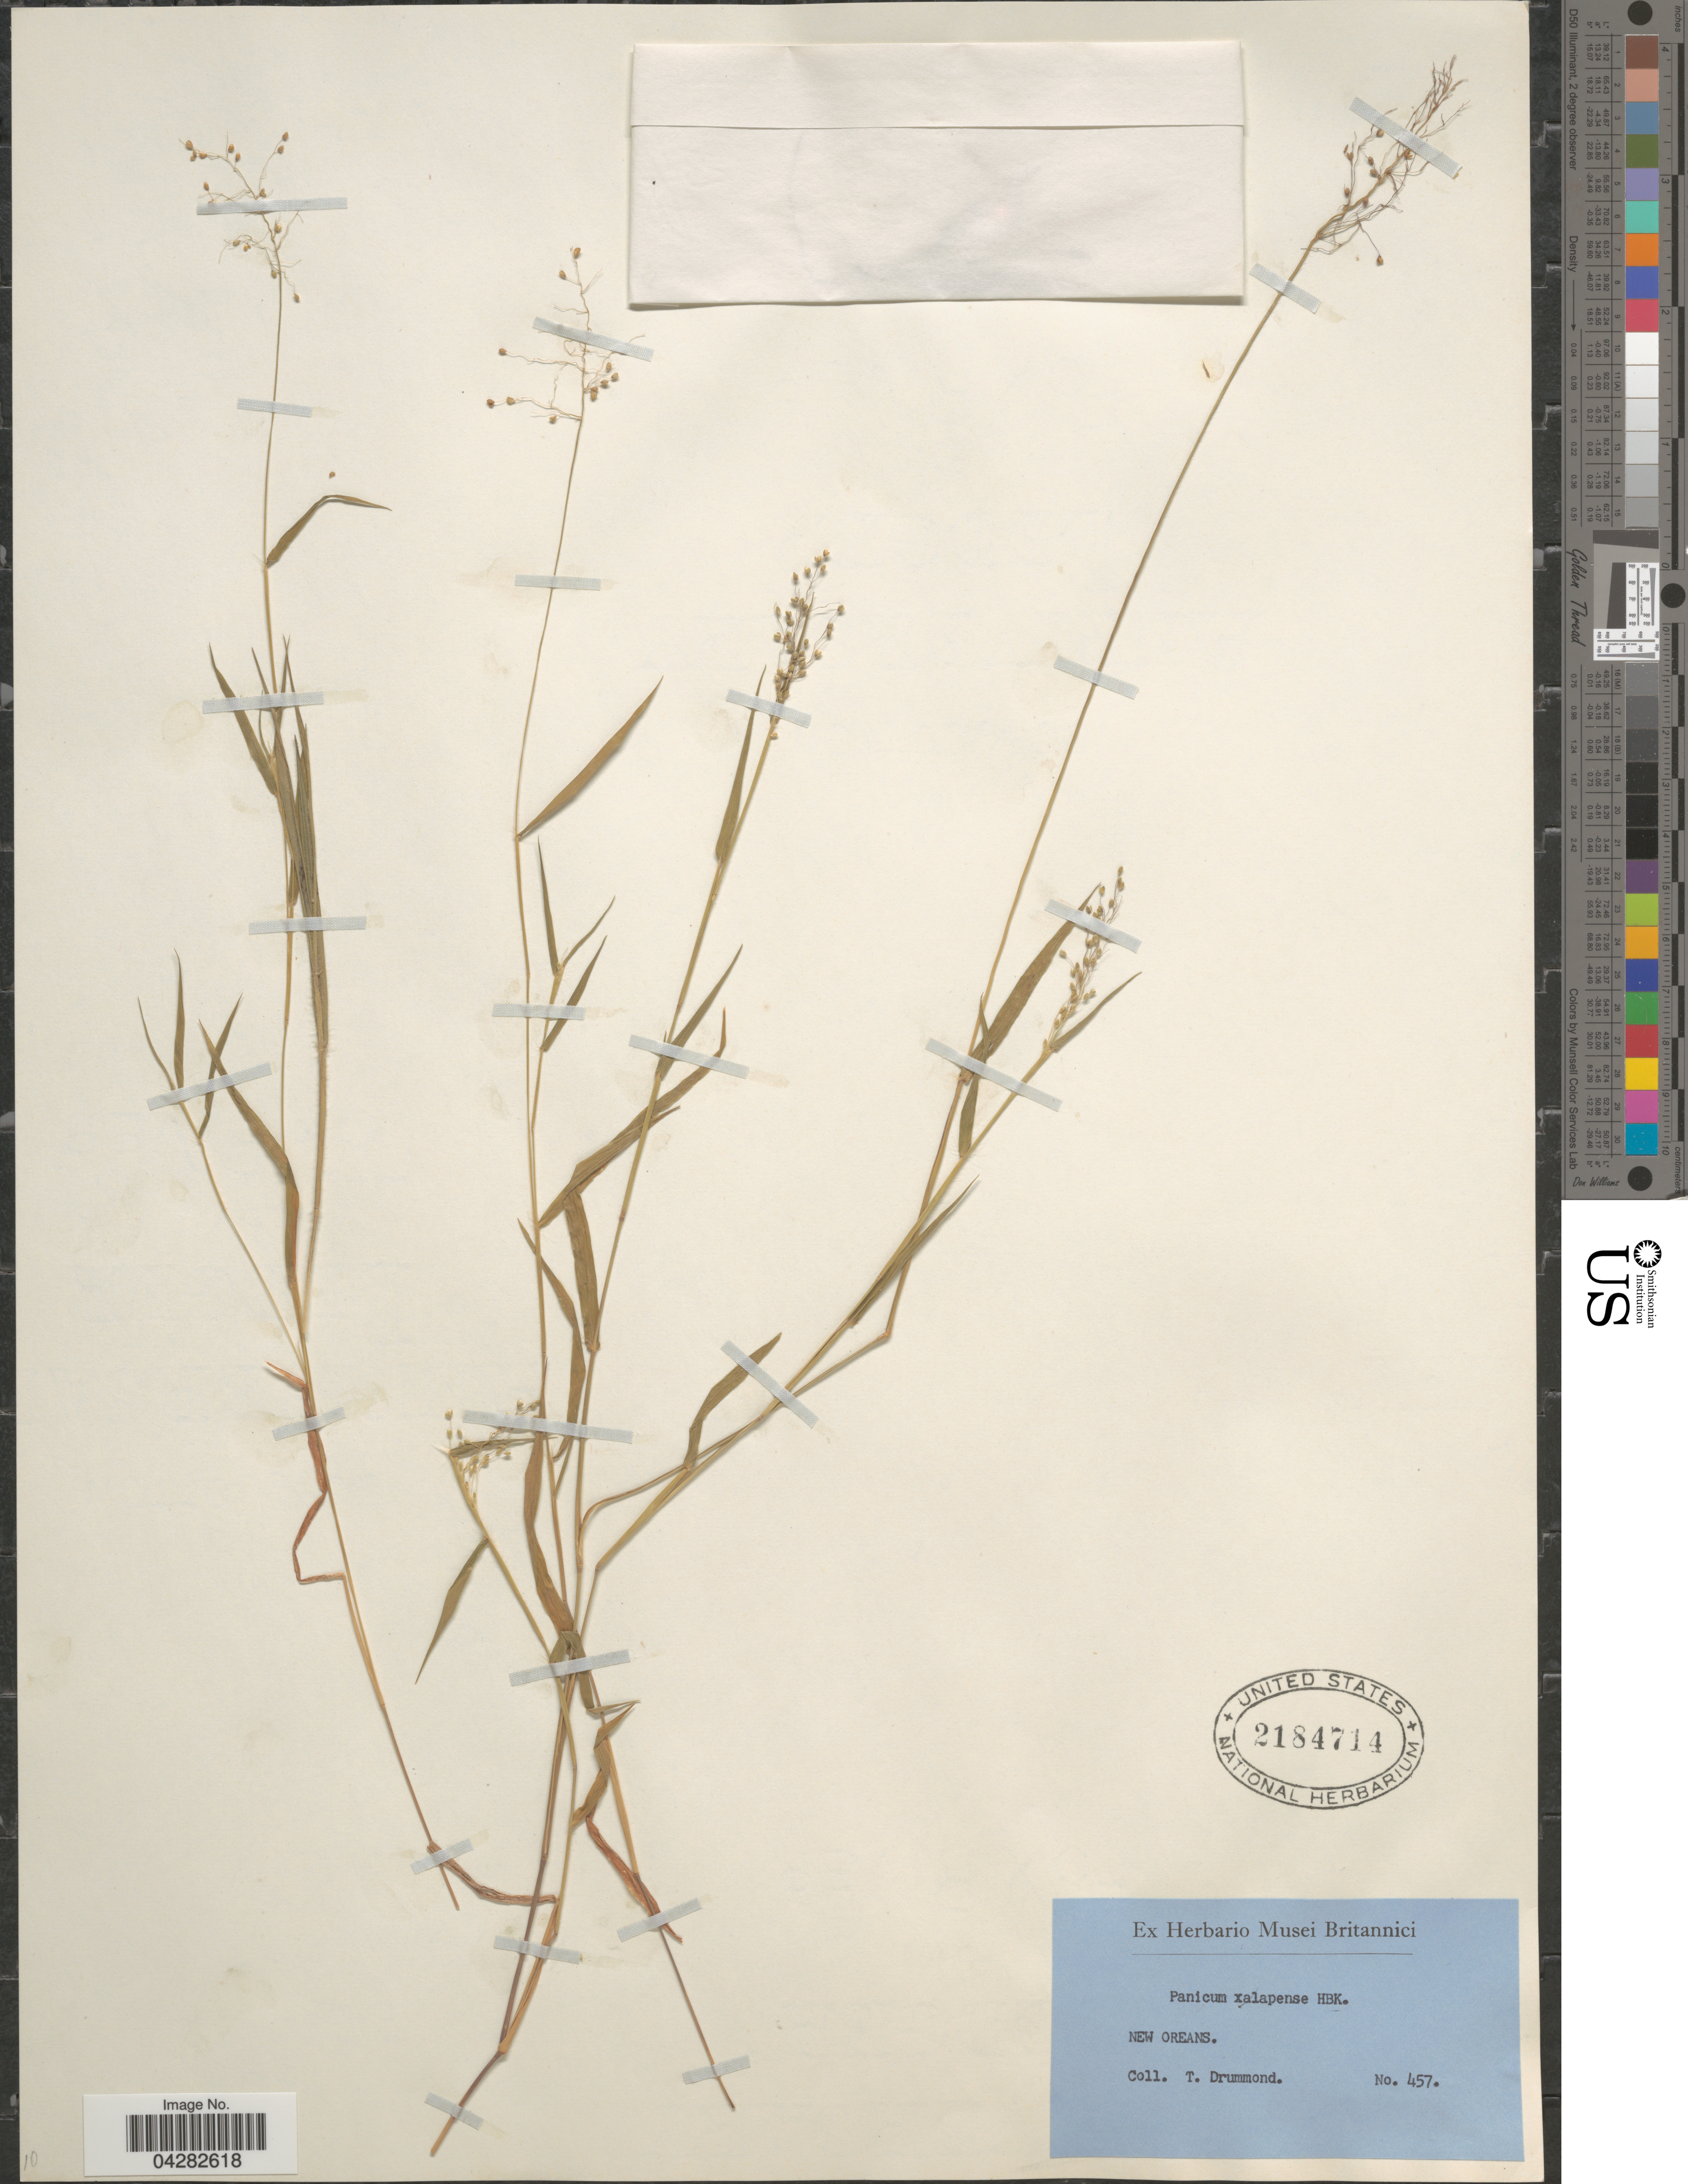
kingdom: Plantae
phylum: Tracheophyta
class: Liliopsida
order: Poales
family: Poaceae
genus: Dichanthelium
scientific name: Dichanthelium laxiflorum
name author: (Lam.) Gould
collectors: T. Drummond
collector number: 457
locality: New Oreans.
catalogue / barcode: US 2184714